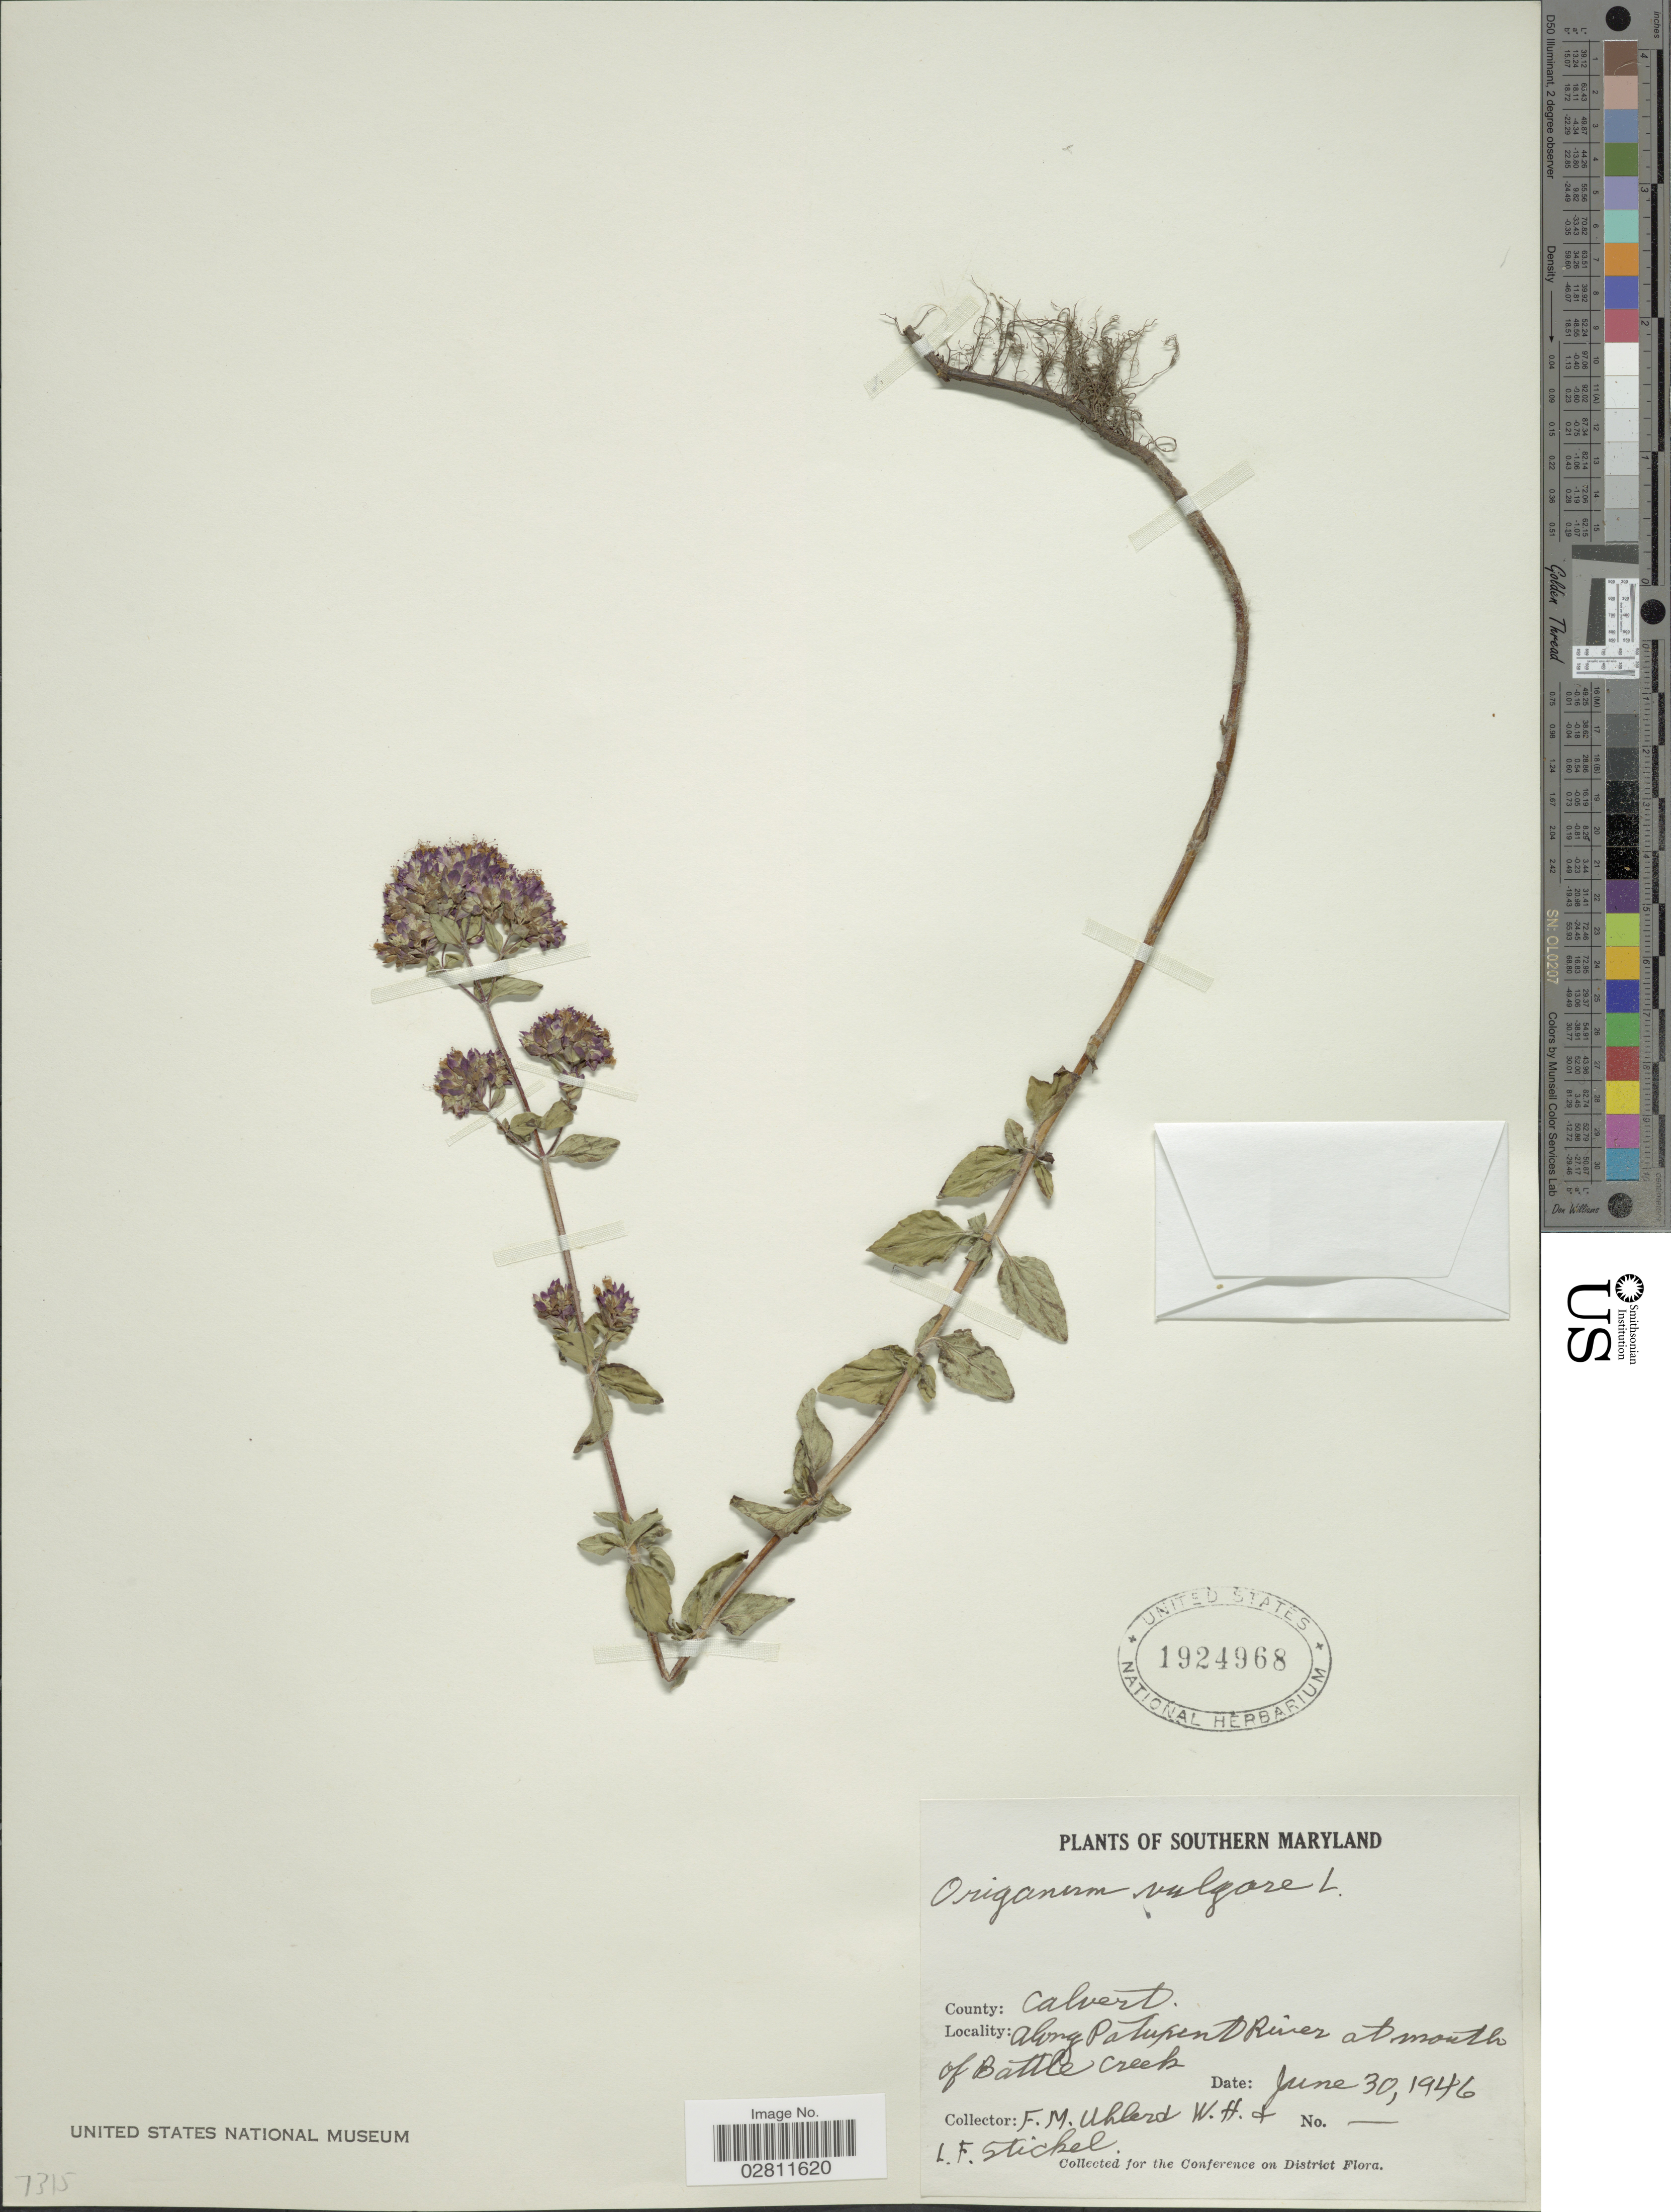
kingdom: Plantae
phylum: Tracheophyta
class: Magnoliopsida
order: Lamiales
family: Lamiaceae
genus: Origanum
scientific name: Origanum vulgare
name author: L.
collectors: F. Uhler, W. Stickel & L. Stickel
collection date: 1946-06-30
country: United States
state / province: Maryland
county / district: Calvert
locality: Southern Maryland. County: Calvert, Along Patuxent River at mouth of Battle Creek.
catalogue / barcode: US 1924968